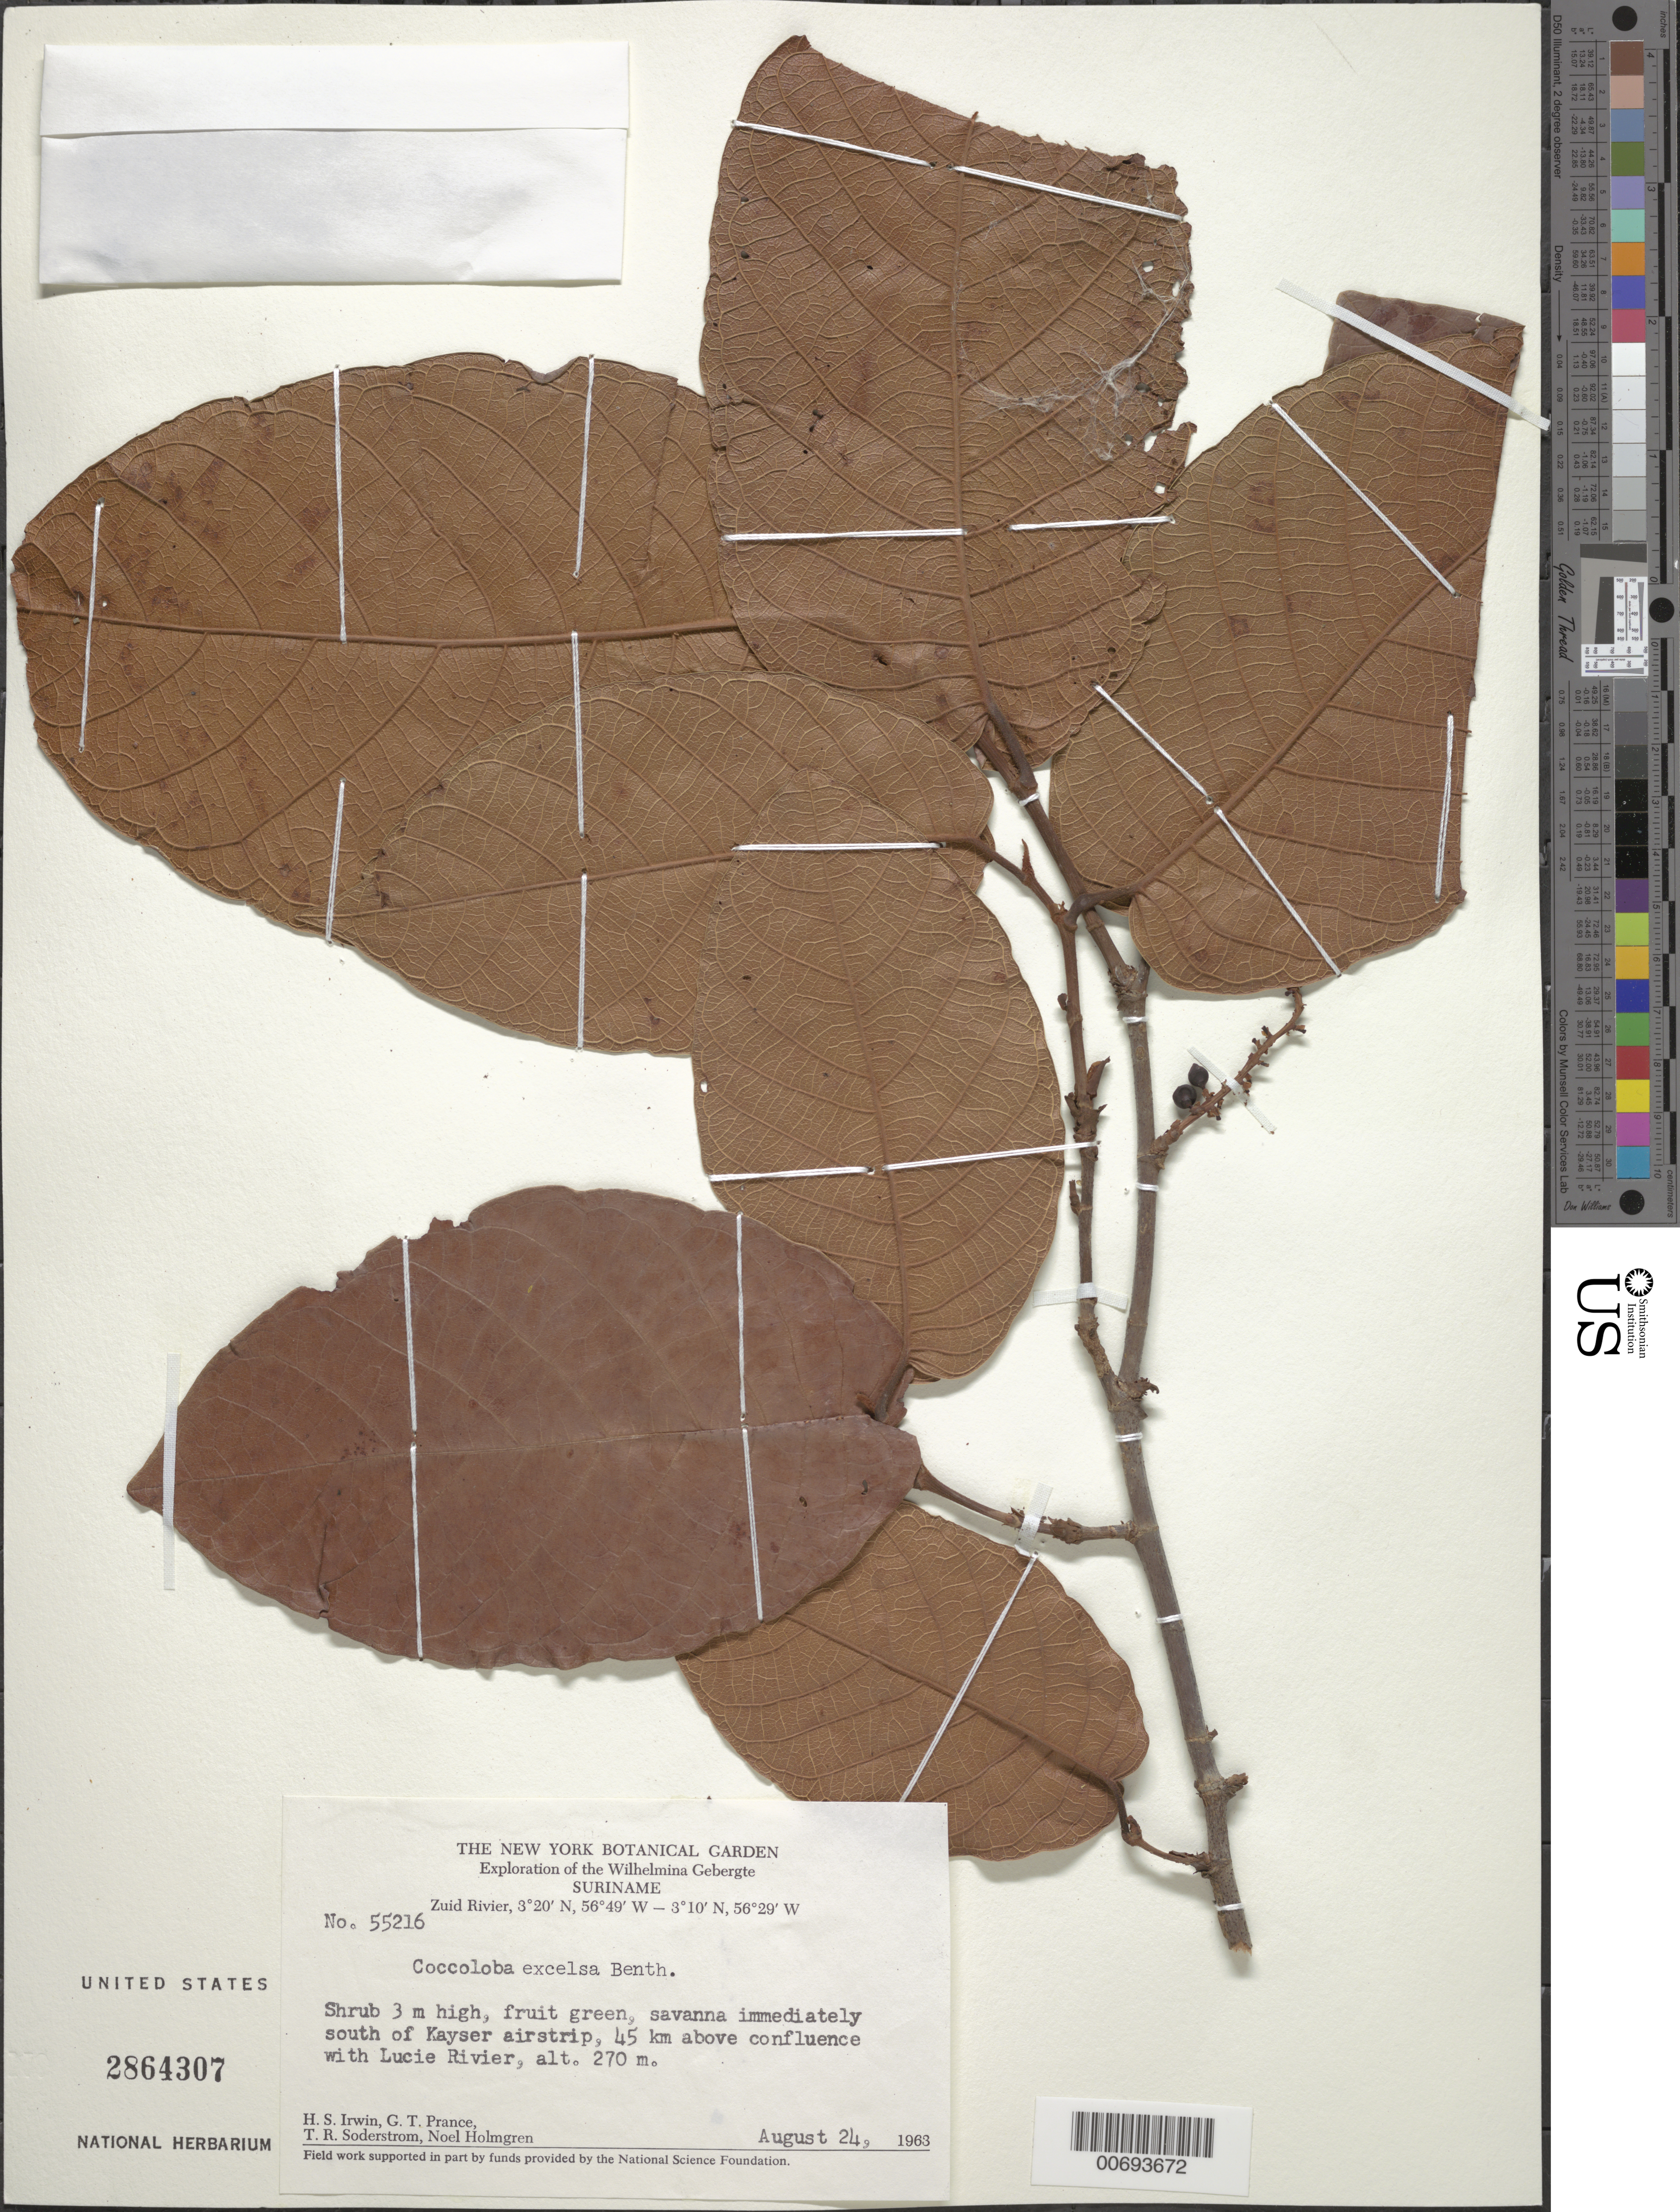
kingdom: Plantae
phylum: Tracheophyta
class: Magnoliopsida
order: Caryophyllales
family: Polygonaceae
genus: Coccoloba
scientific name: Coccoloba excelsa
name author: Benth.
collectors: H. Irwin, G. T. Prance, T. R. Soderstrom & N. H. Holmgren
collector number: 55216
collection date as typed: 24-Aug-63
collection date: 1963-08-24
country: Suriname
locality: Kayser Airstrip, Zuid R., 45 km above confl. with Lucie R., Wilhelmina Gebergte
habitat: Savanna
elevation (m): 270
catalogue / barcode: US 2864307